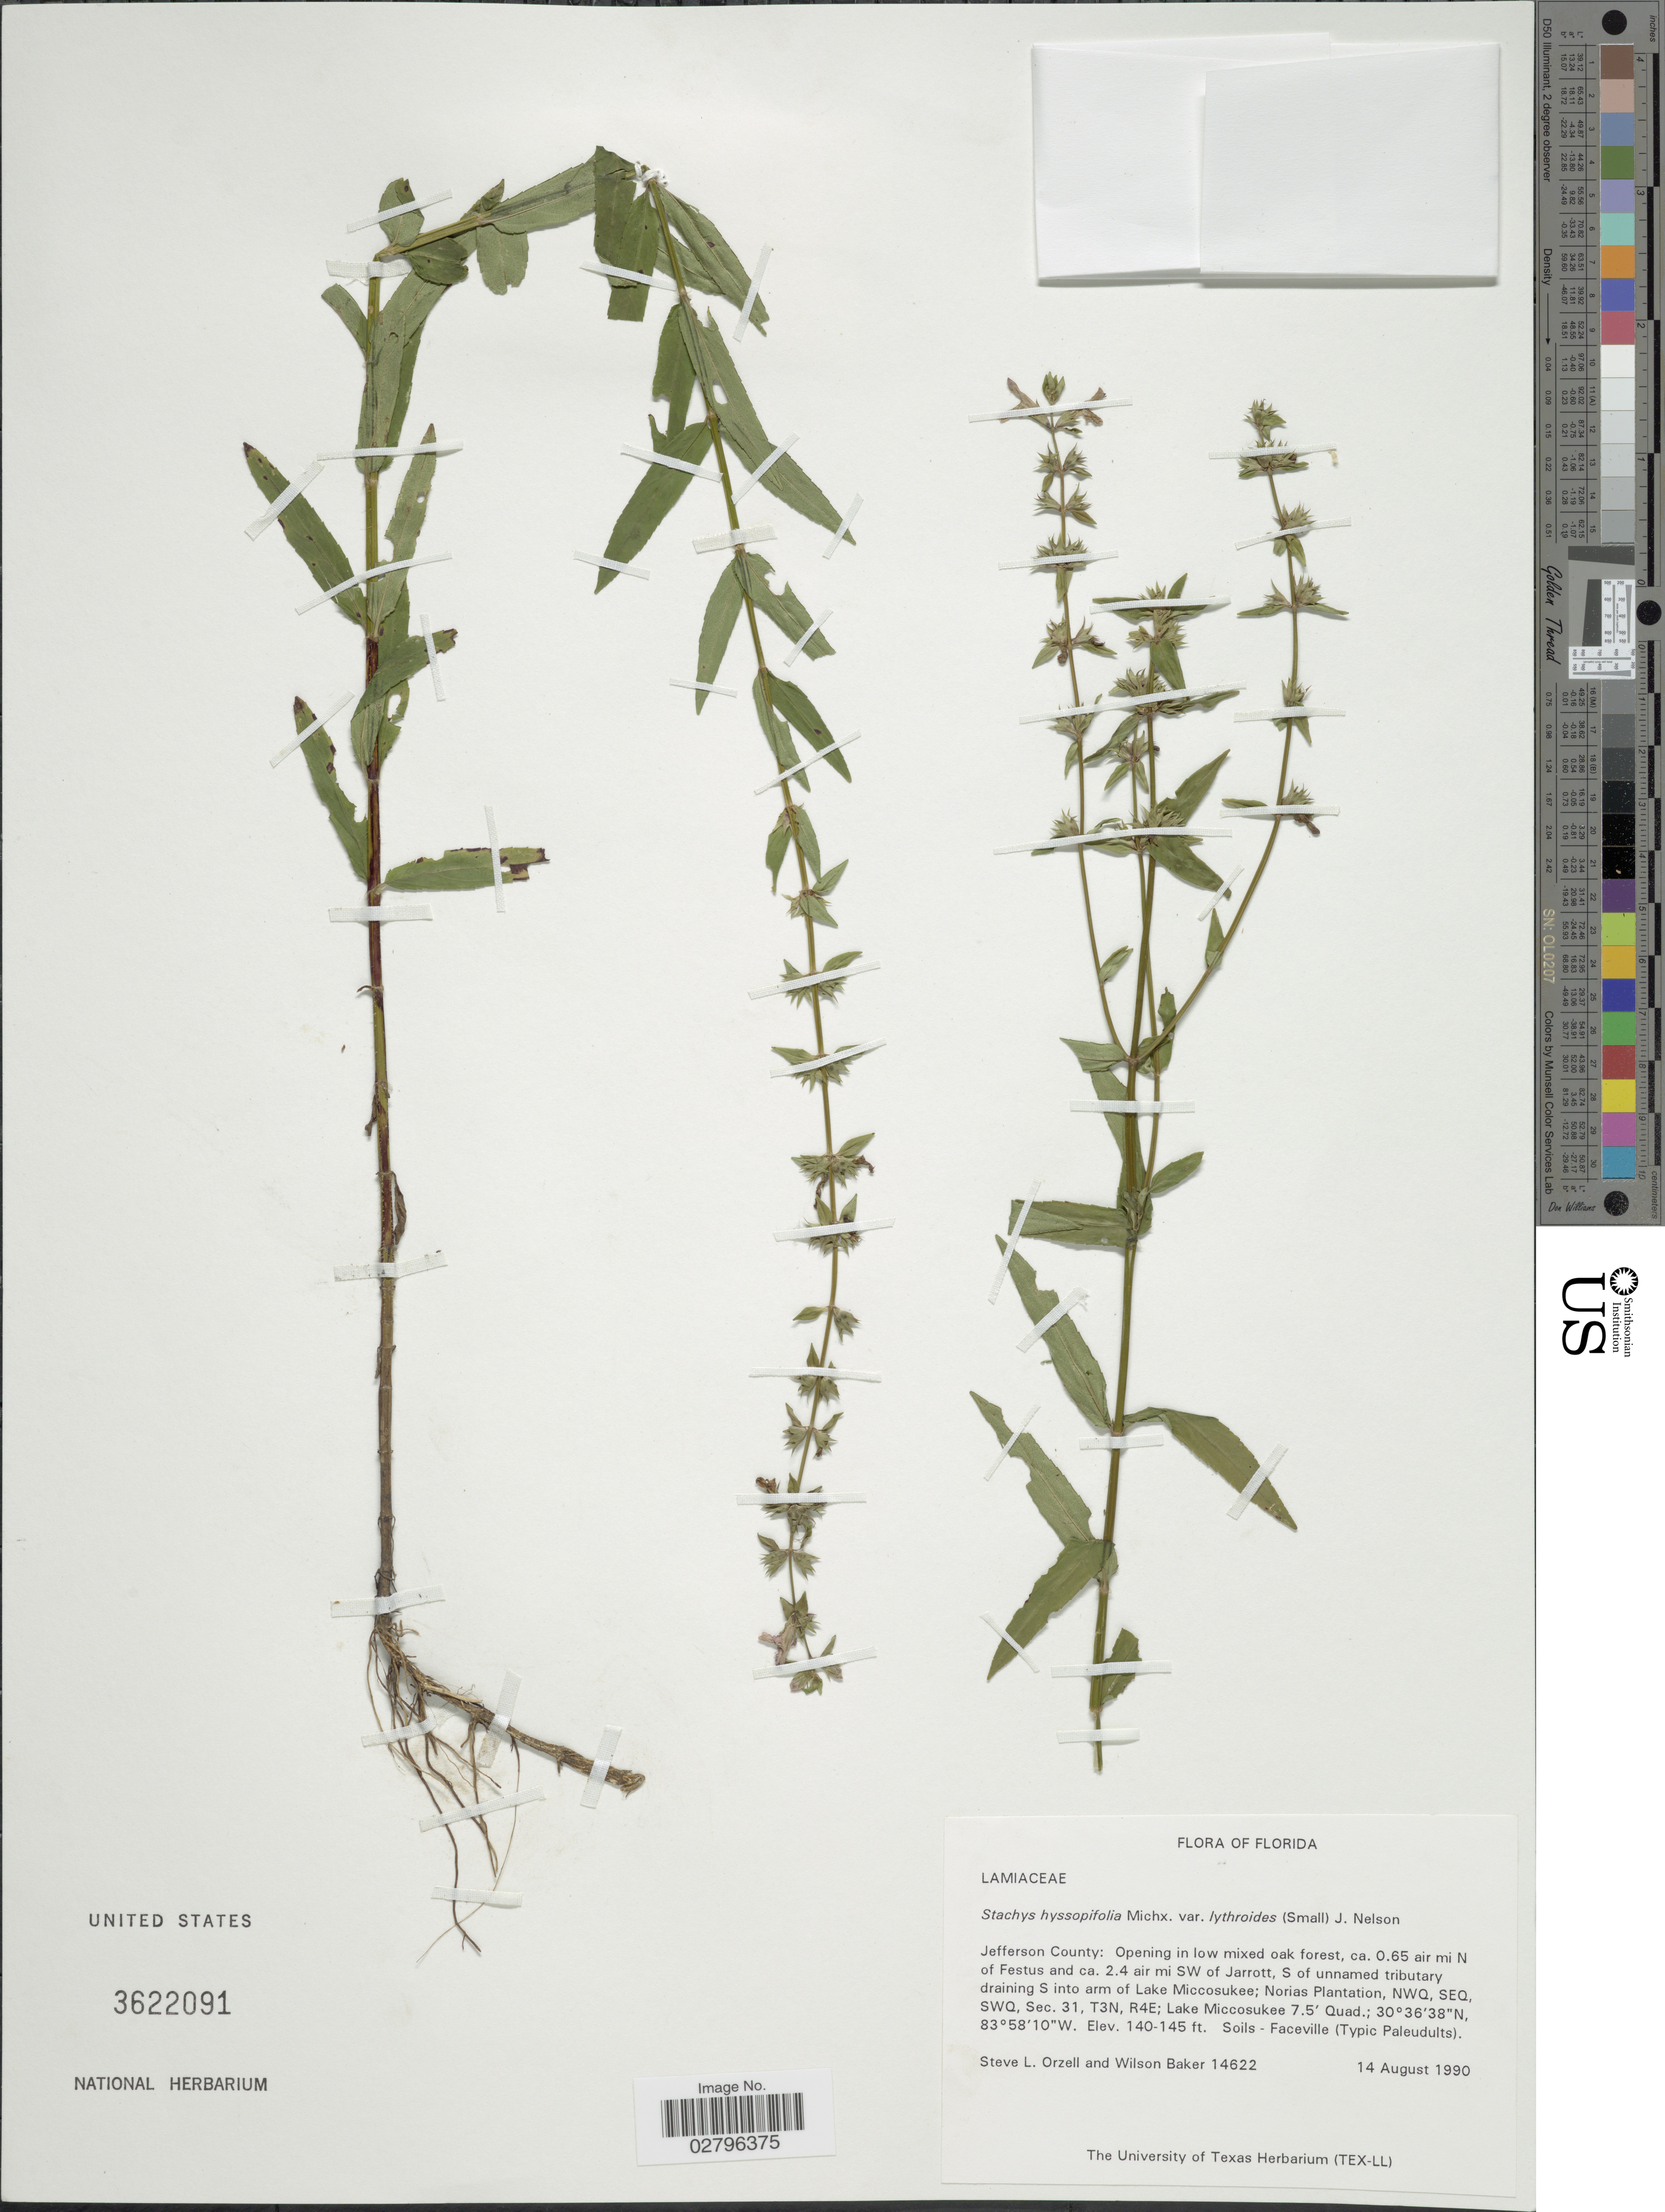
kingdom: Plantae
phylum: Tracheophyta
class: Magnoliopsida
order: Lamiales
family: Lamiaceae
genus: Stachys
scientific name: Stachys hyssopifolia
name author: Michx.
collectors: S. Orzell & W. Baker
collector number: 14622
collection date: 1990-08-14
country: United States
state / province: Florida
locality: Jefferson County: Opening in low mixed oak forest, ca. 0.65 air mi N of Festus and ca. 2.4 air mi SW of Jarrott, S of unnamed tributary draining S into arm of Lake Miccosukee; Norias Plantation, NWQ, SEQ, SWQ, Sec. 31, T3N, R4E; Lake Miccosukee 7.5' Quad.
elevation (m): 43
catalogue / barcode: US 3622091